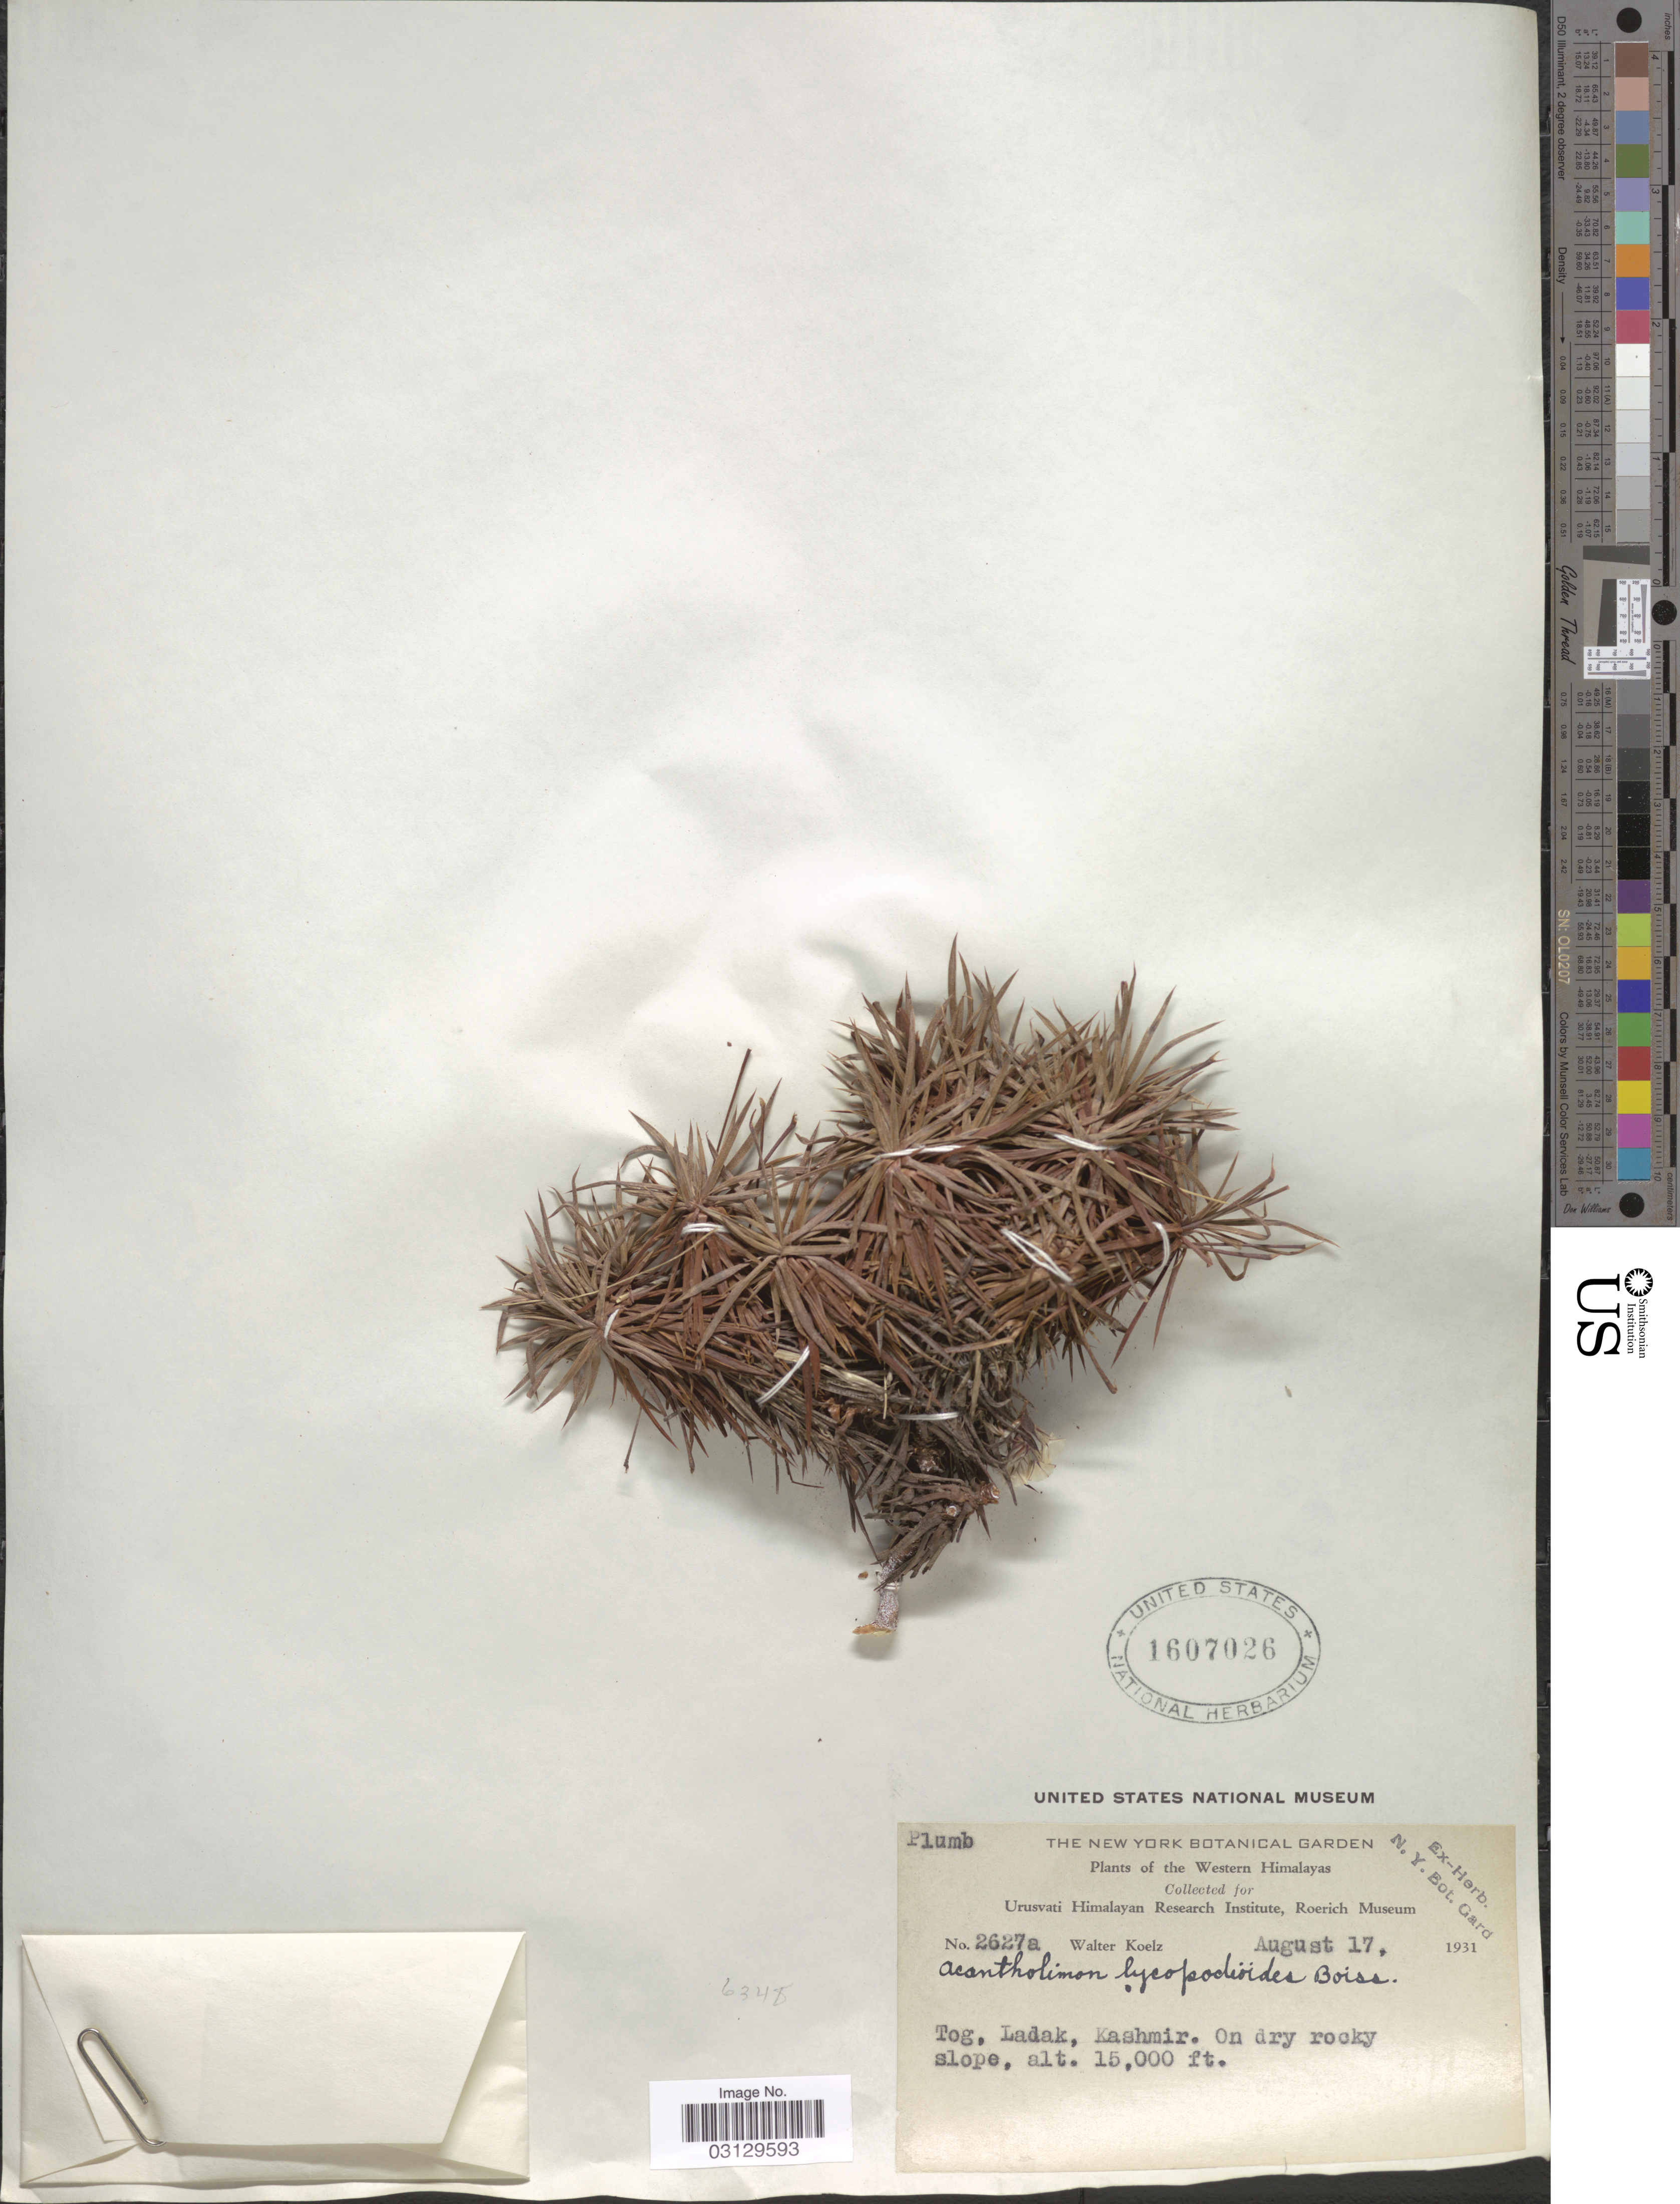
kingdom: Plantae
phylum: Tracheophyta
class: Magnoliopsida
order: Caryophyllales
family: Plumbaginaceae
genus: Acantholimon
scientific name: Acantholimon lycopodioides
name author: (Girard) Boiss.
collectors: W. N. Koelz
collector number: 2627a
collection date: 1931-08-17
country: India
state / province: Ladakh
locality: Western Himalayas. Tog, Ladak, Kashmir.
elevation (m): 4572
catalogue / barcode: US 1607026